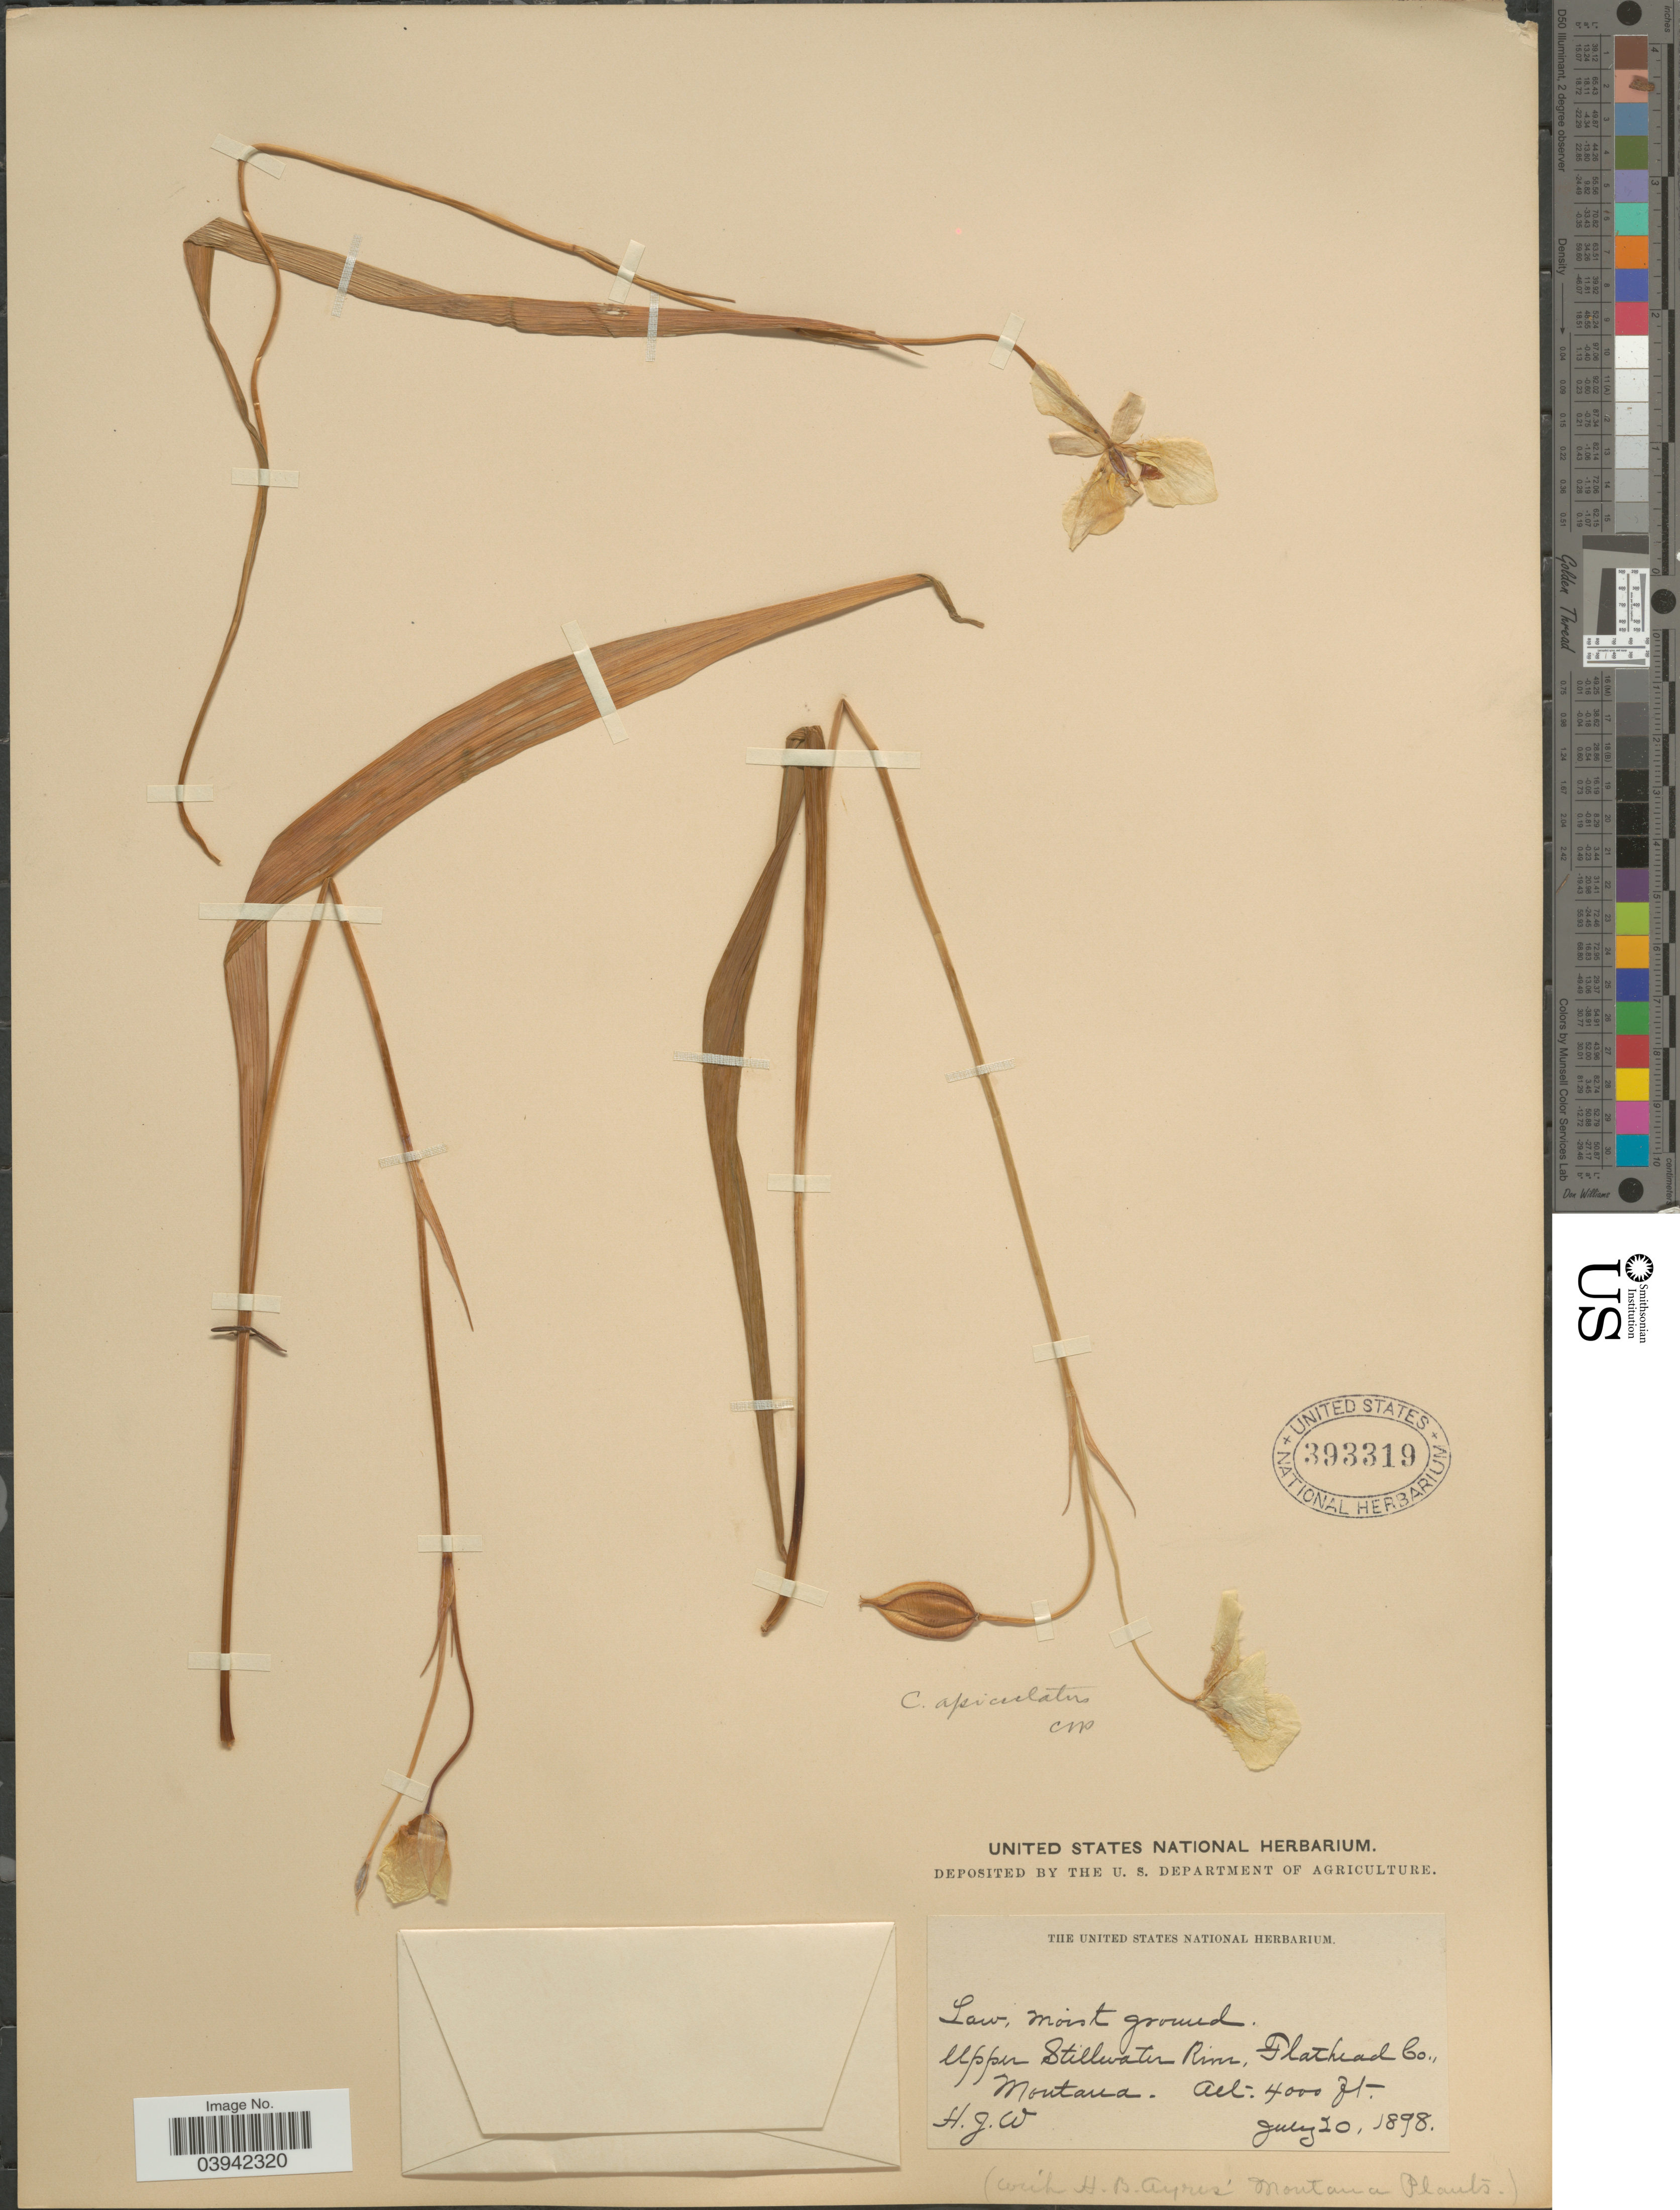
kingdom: Plantae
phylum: Tracheophyta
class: Liliopsida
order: Liliales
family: Liliaceae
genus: Calochortus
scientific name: Calochortus apiculatus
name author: Baker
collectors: H. W.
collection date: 1898-07-20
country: United States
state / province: Montana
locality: Upper Stillwater Rim. Flathead Co.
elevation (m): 1219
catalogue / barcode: US 393319